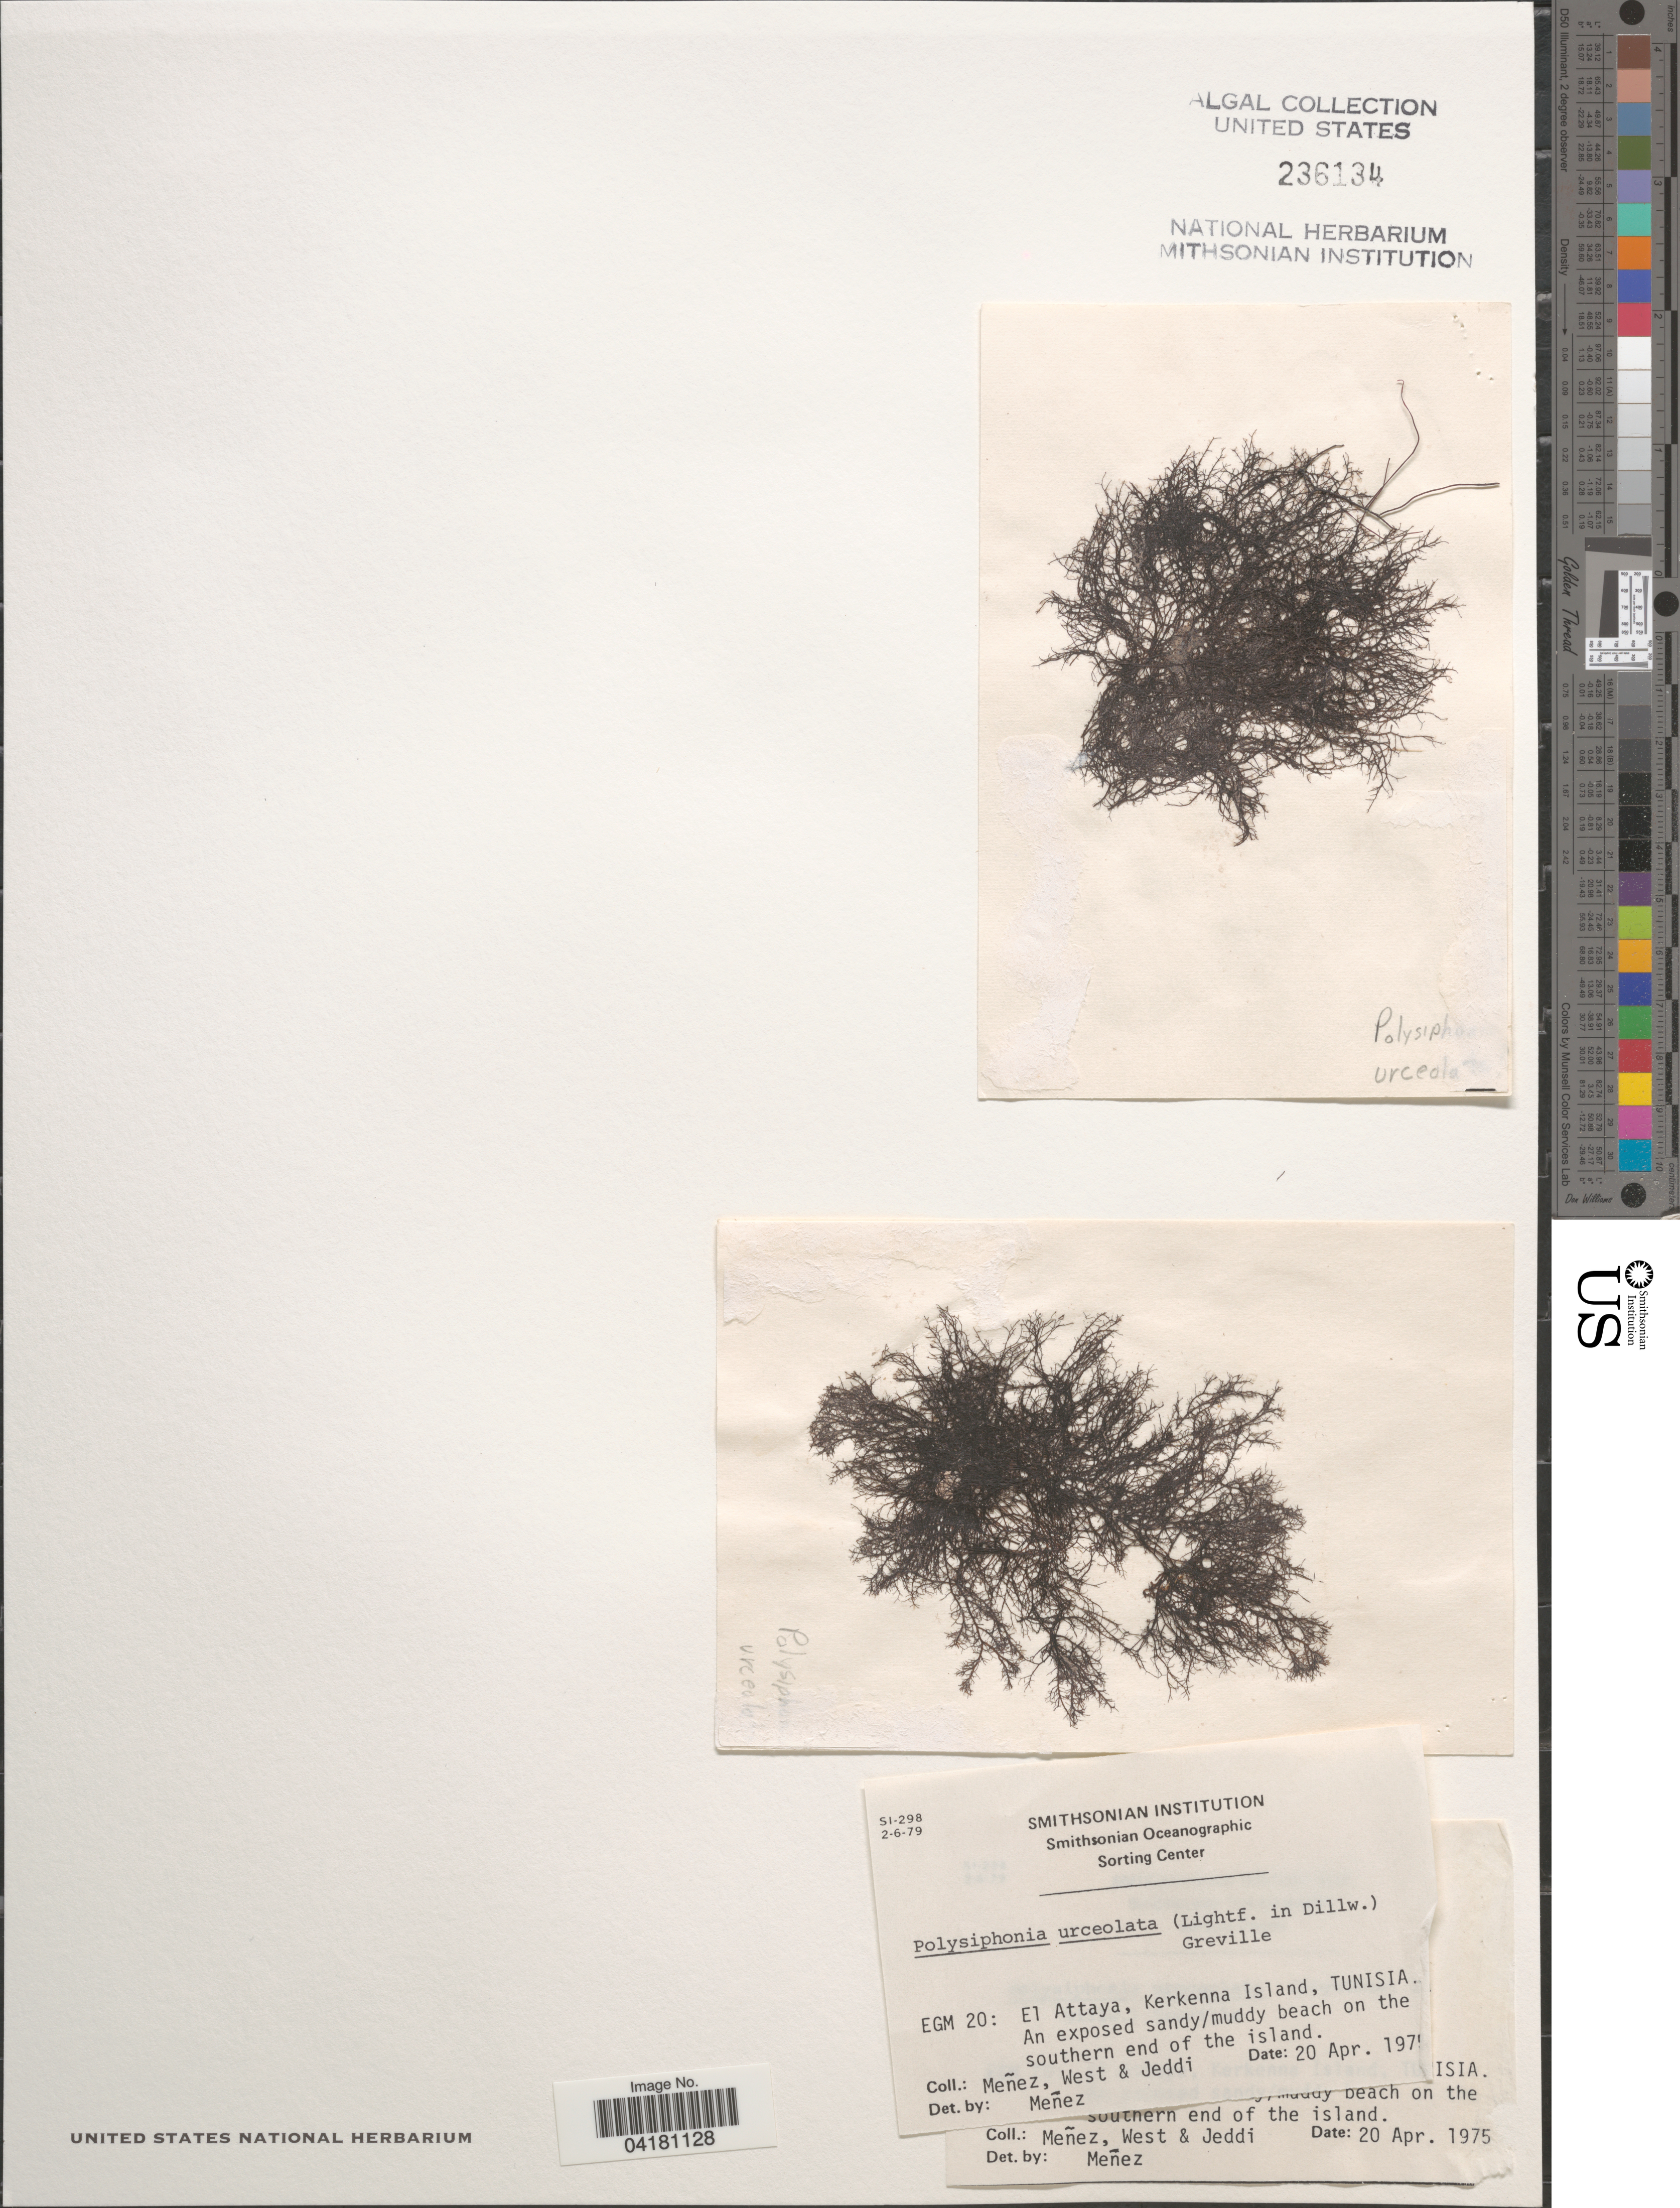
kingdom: Plantae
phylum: Rhodophyta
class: Florideophyceae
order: Ceramiales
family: Rhodomelaceae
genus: Polysiphonia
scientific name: Polysiphonia urceolata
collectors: Menez, -. West & -. Jeddi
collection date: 1975-04-20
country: Tunisia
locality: EGM 20: El Attaya, Kerkenna Island. An exposed sandy/muddy beach on the southern end of the island.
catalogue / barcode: US 236134